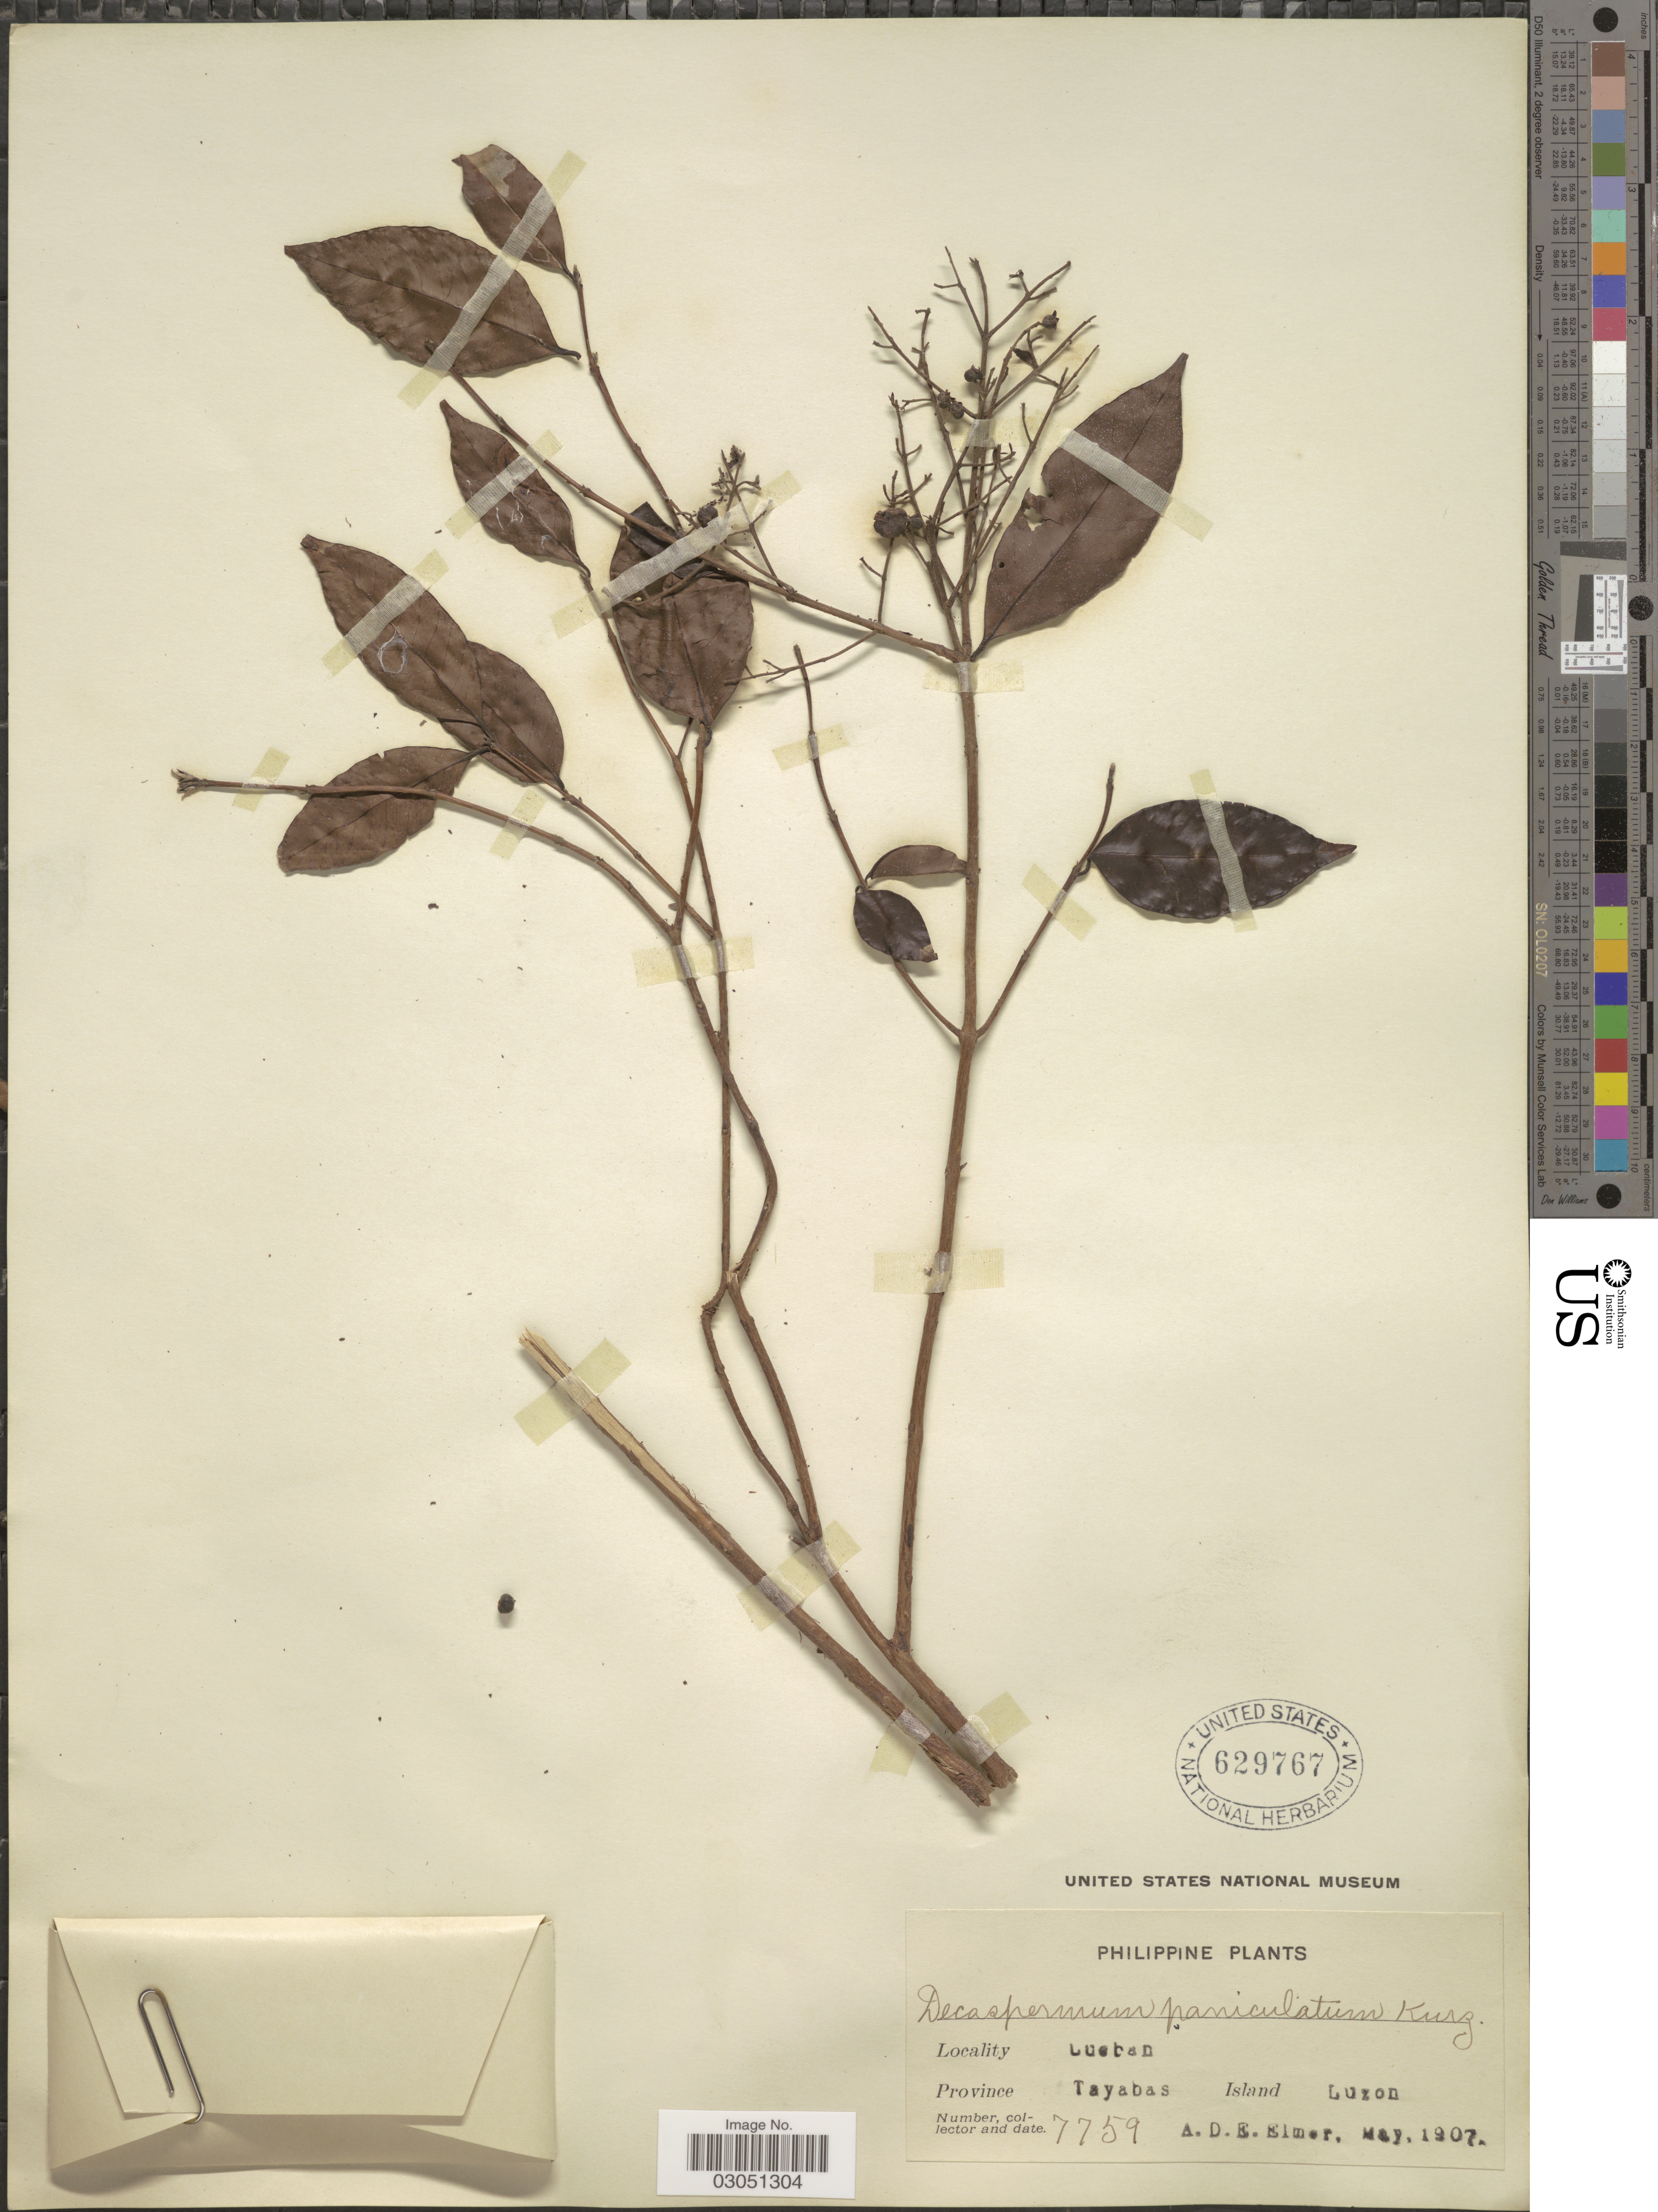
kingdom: Plantae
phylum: Tracheophyta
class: Magnoliopsida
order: Myrtales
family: Myrtaceae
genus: Decaspermum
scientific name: Decaspermum fruticosum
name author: J.R. Forst. & G. Forst.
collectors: A. D. E. Elmer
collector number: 7759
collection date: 1907-05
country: Philippines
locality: Lucban, Province Tayabas, Island Luzon.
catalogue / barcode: US 629767